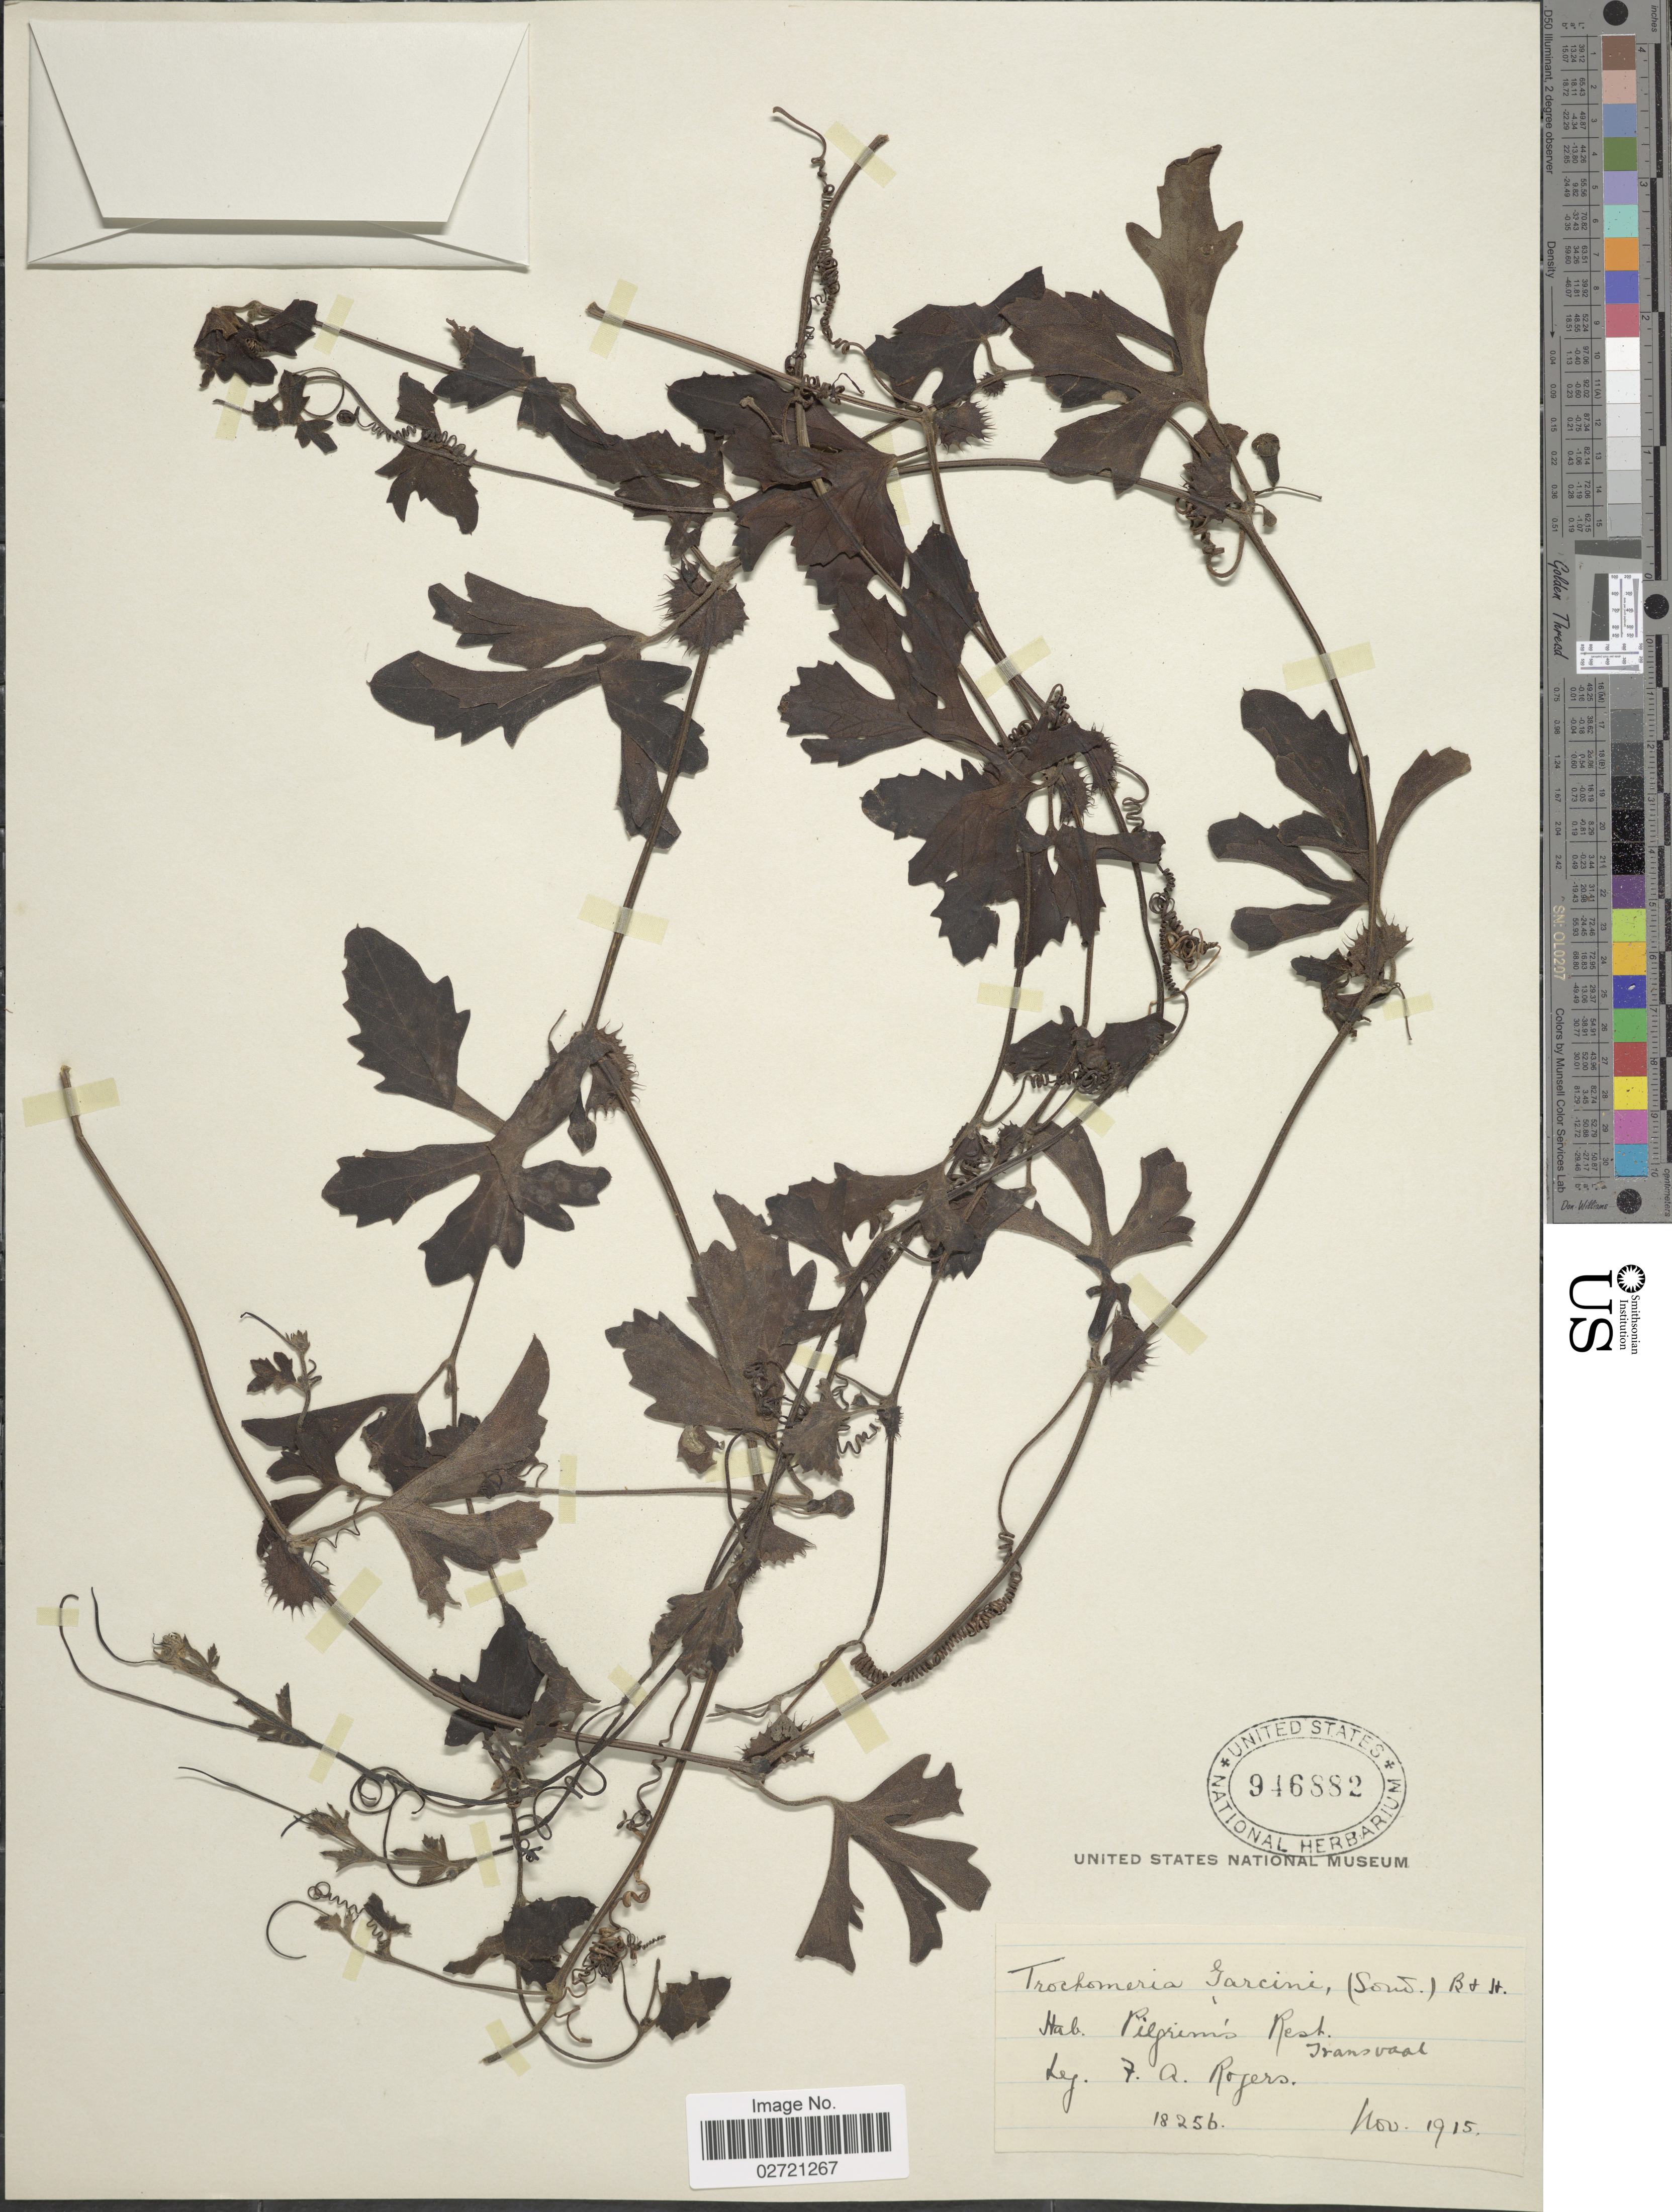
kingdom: Plantae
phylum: Tracheophyta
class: Magnoliopsida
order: Cucurbitales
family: Cucurbitaceae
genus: Trochomeria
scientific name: Trochomeria garcini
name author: Benth. & Hook. f.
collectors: F. A. Rogers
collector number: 18256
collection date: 1915-11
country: South Africa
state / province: Mpumalanga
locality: Transvaal. Pilgrim's Rest.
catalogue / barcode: US 946882